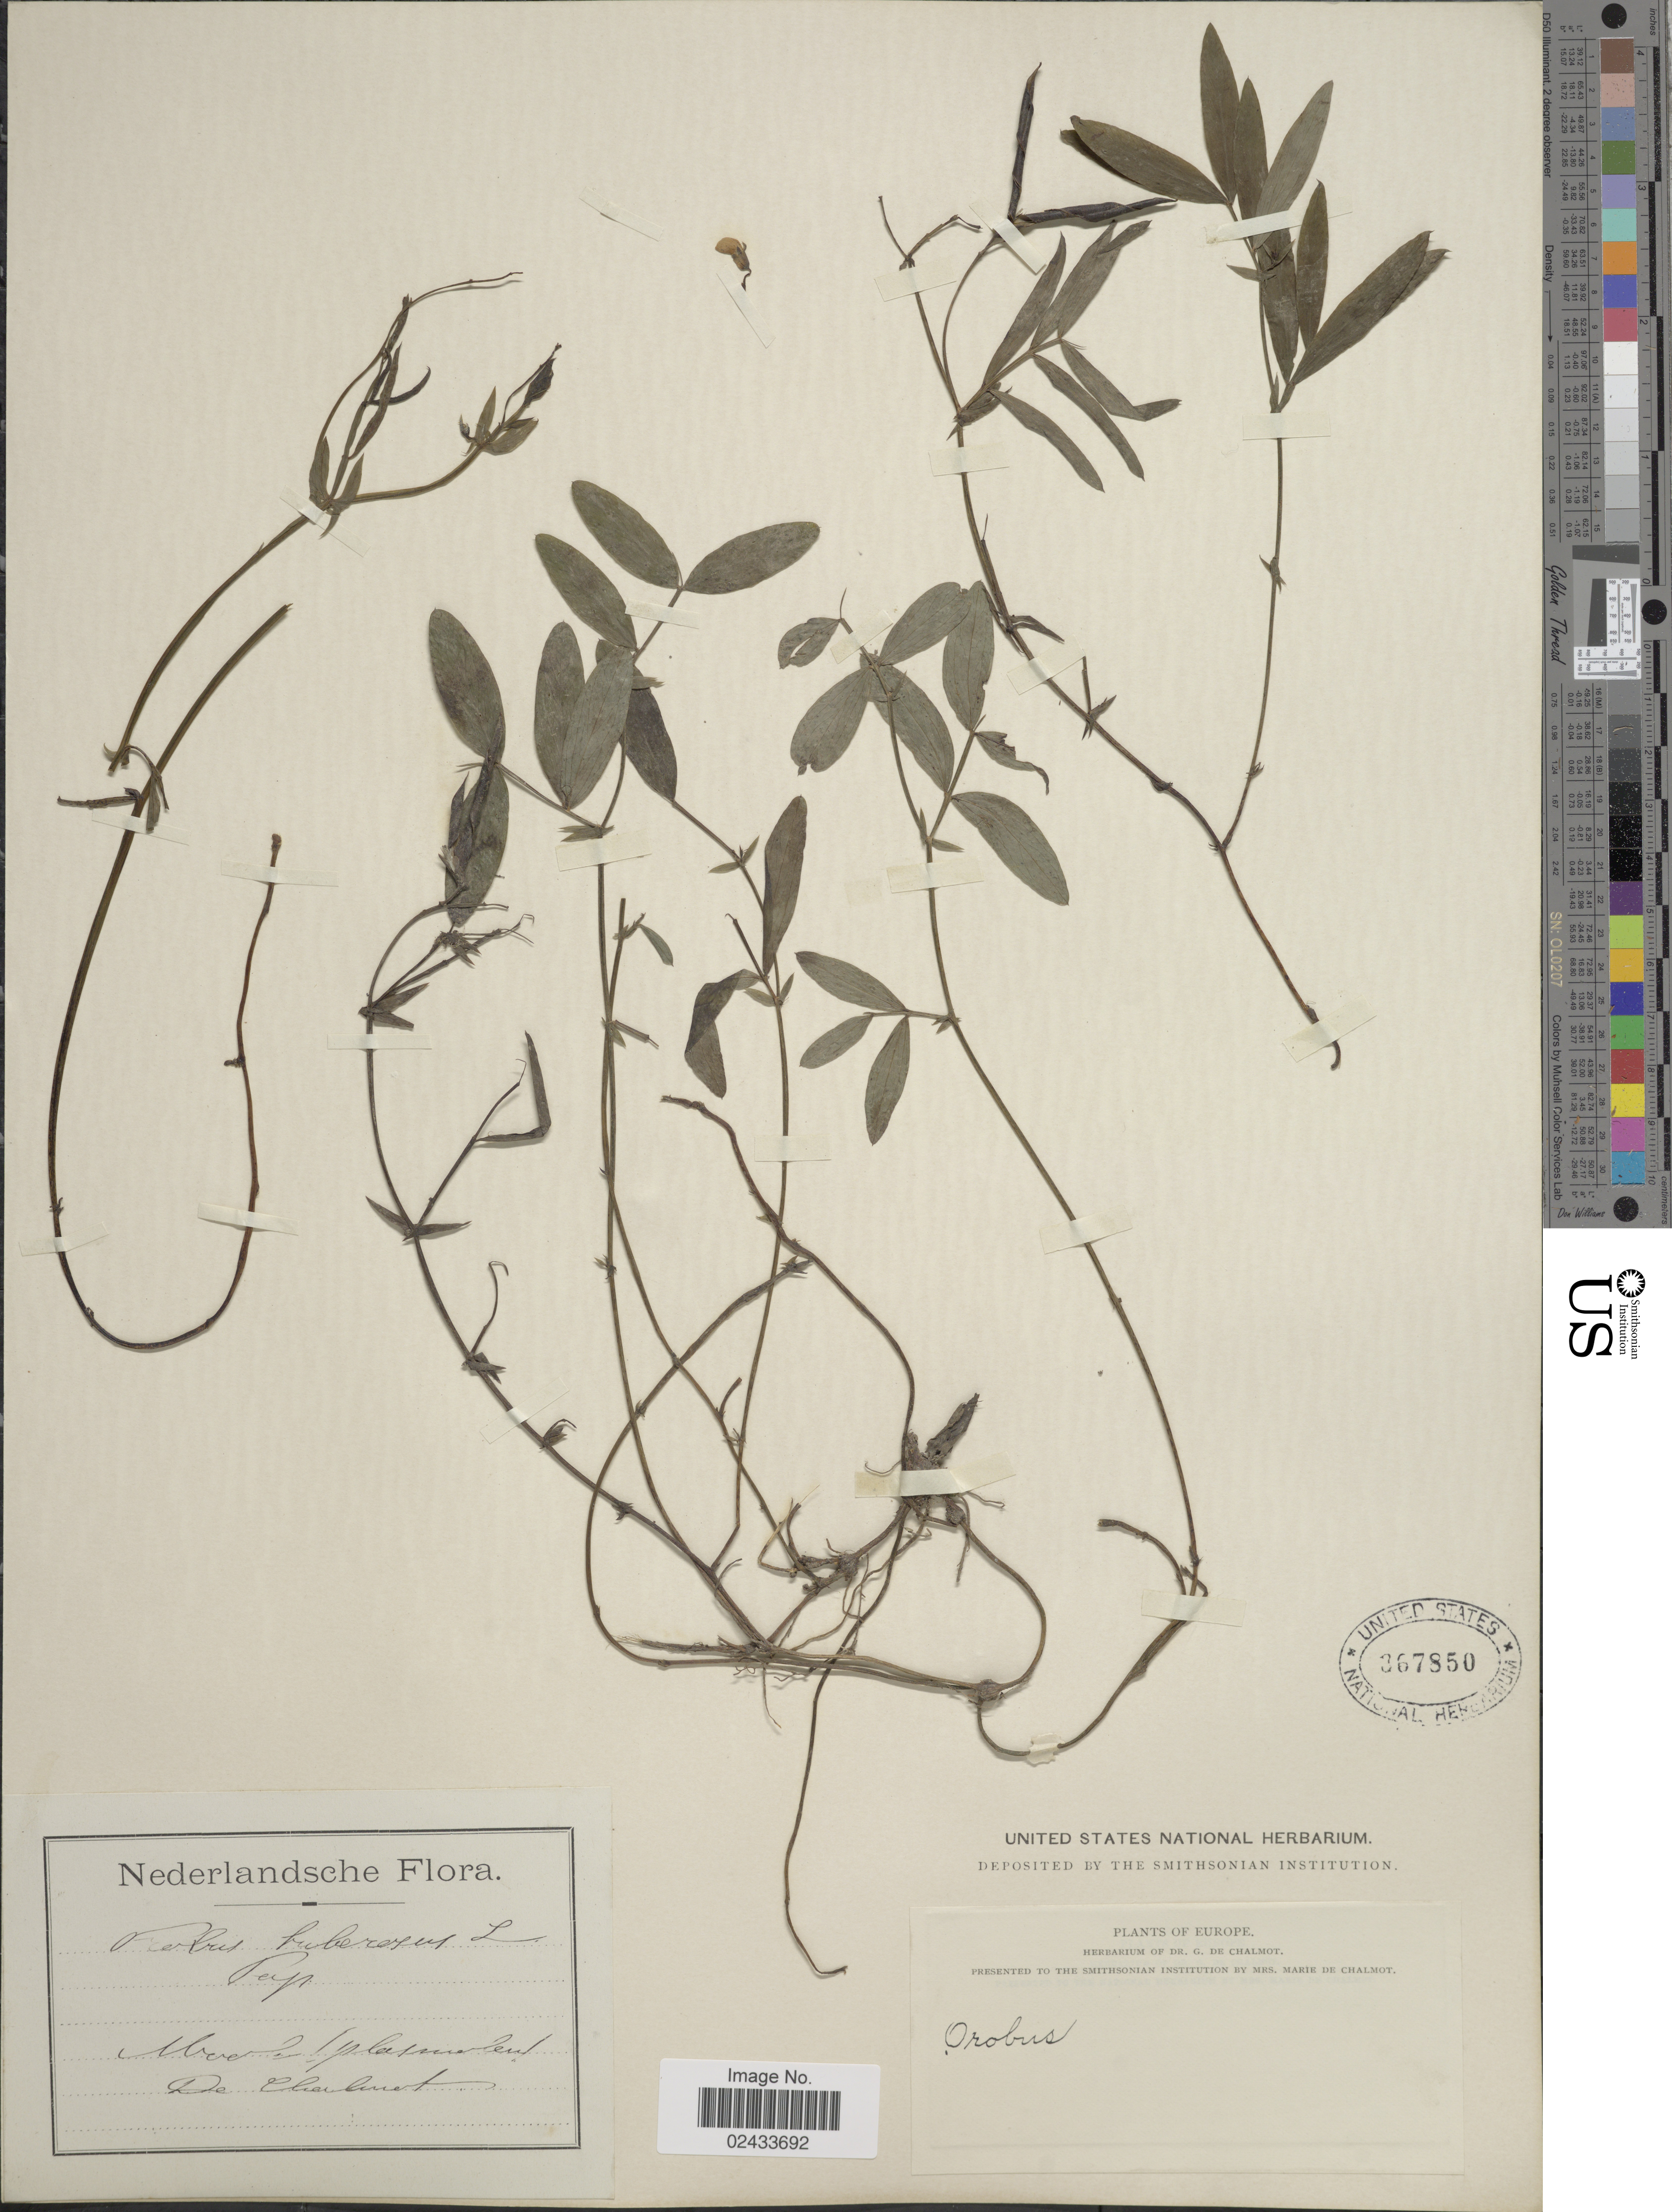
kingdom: Plantae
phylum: Tracheophyta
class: Magnoliopsida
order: Fabales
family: Fabaceae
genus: Lathyrus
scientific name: Lathyrus tuberosus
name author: L.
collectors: G. de Chalmot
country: Netherlands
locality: Mook (plasmolen)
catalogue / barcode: US 367850